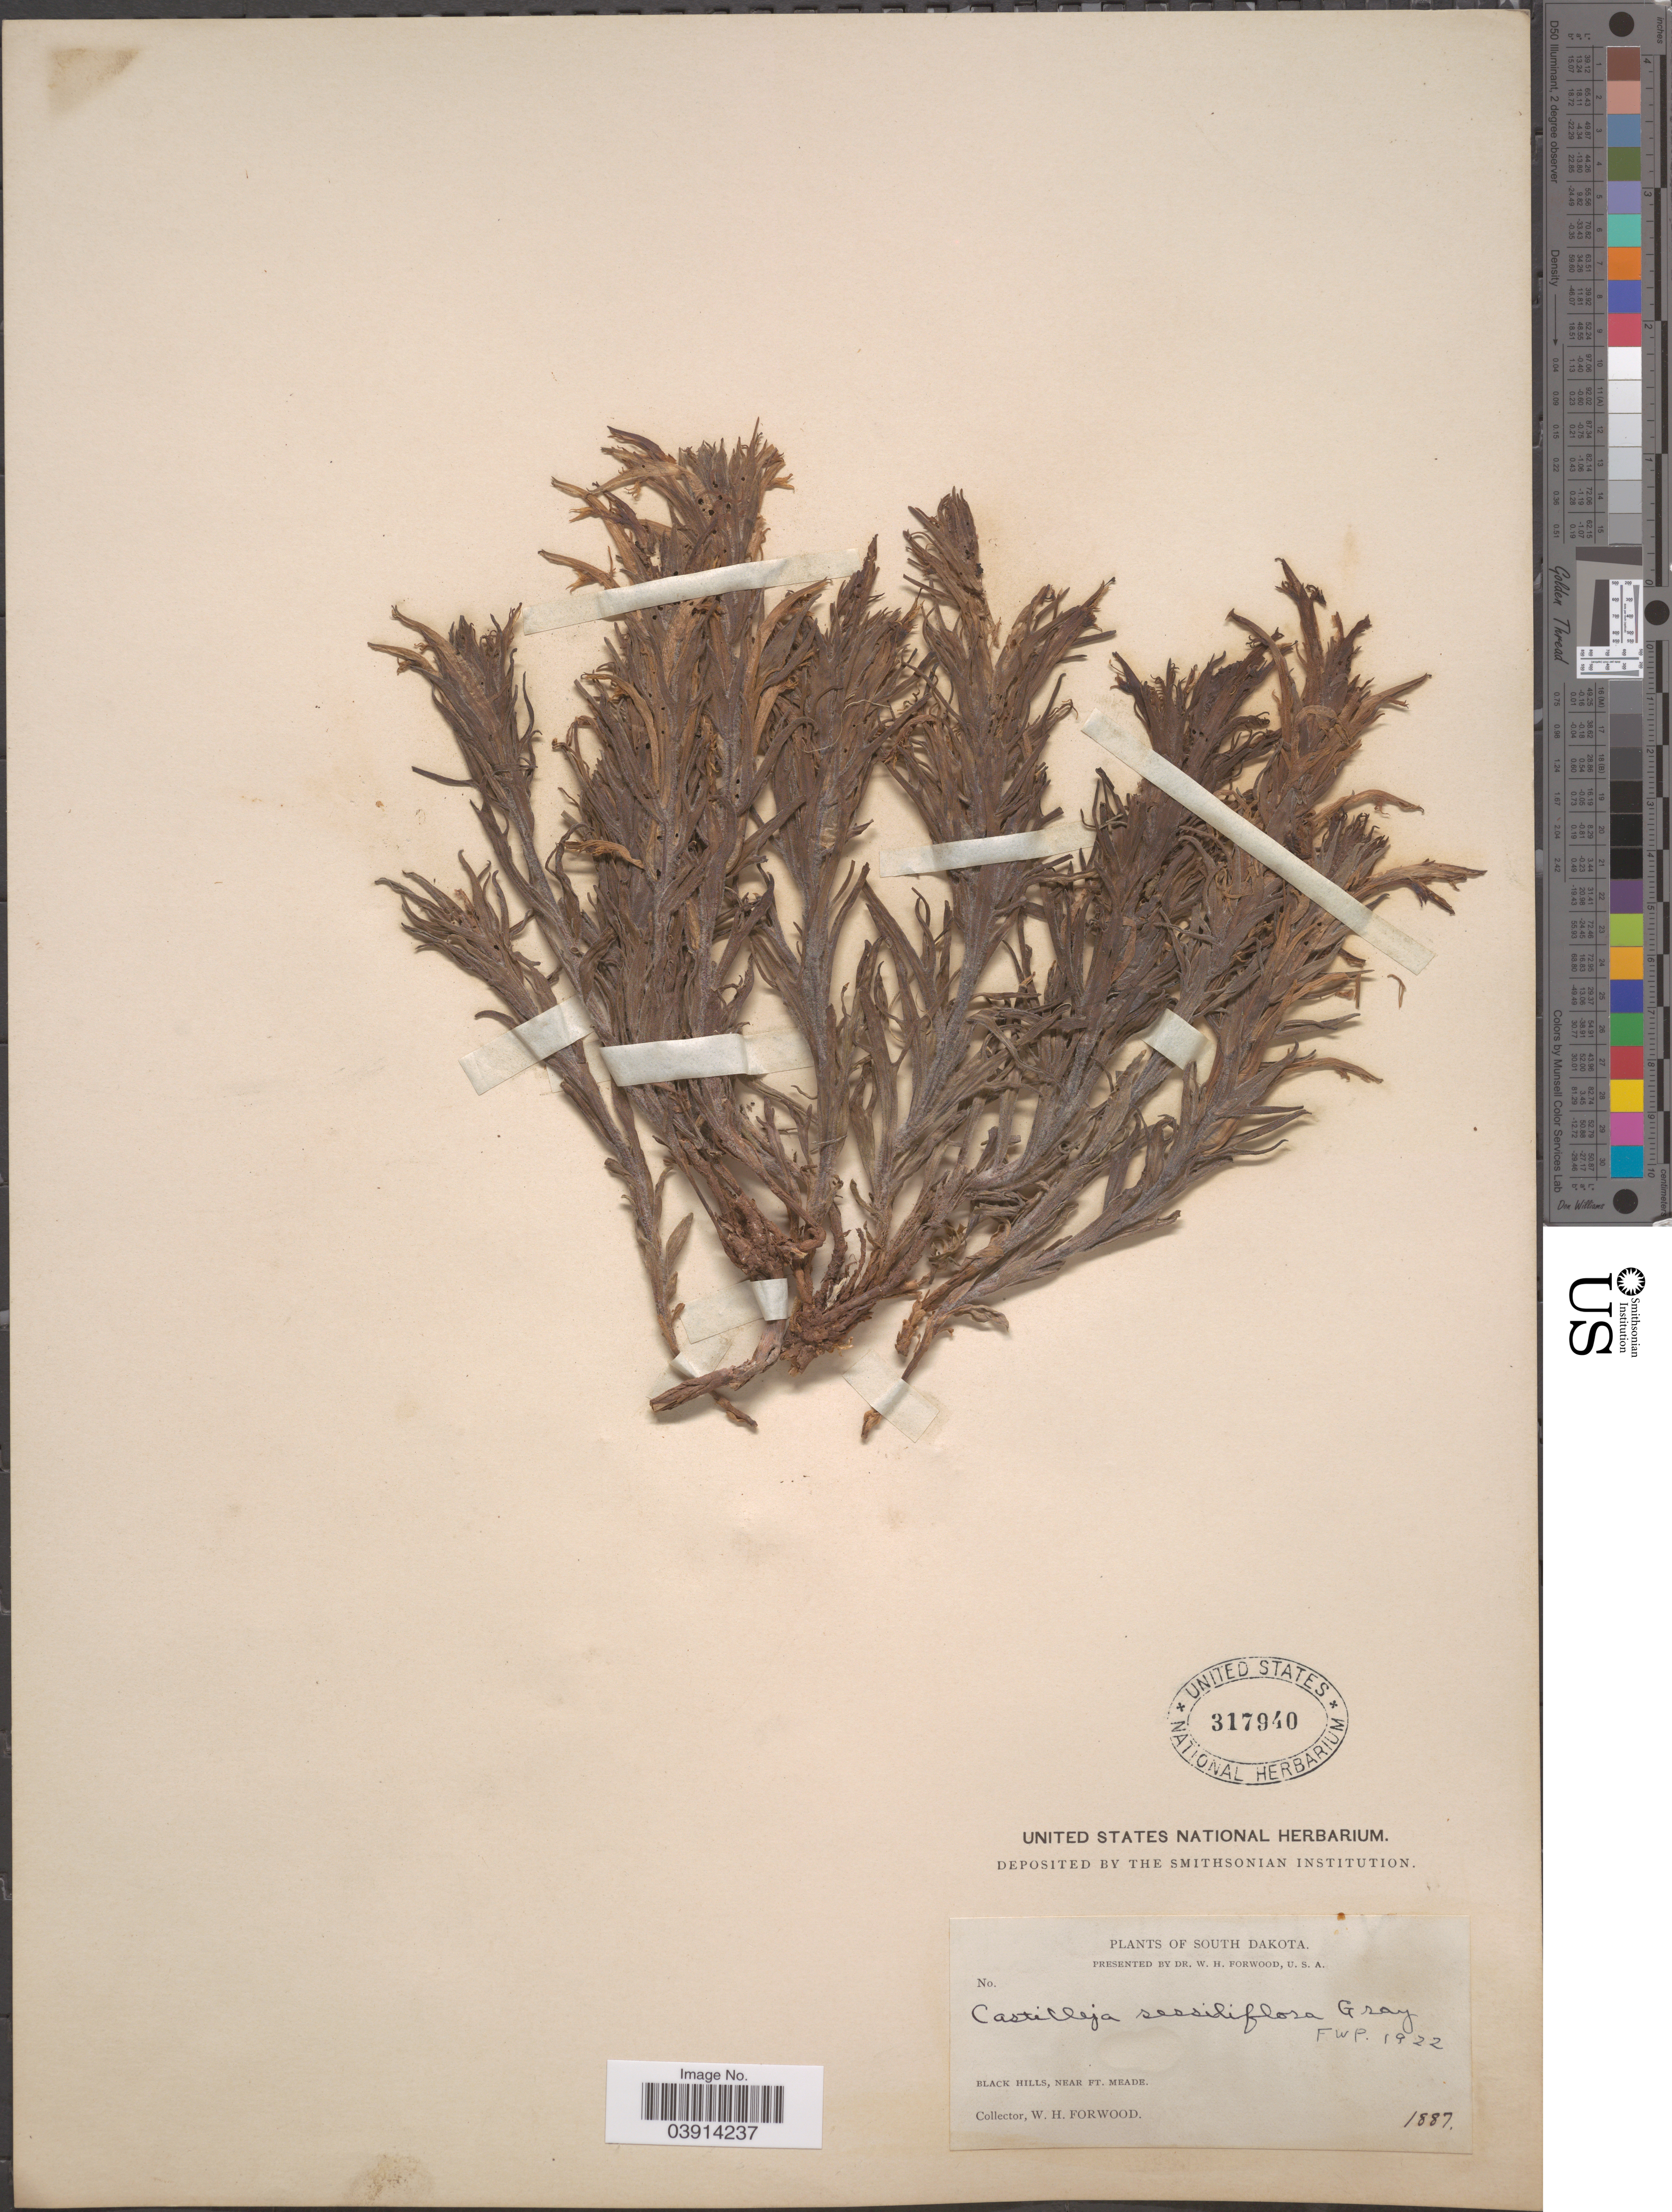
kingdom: Plantae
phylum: Tracheophyta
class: Magnoliopsida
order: Lamiales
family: Orobanchaceae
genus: Castilleja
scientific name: Castilleja sessiliflora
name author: Pursh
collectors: W. Forwood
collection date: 1887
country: United States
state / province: South Dakota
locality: Black Hills, near Ft. Meade.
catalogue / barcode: US 317940